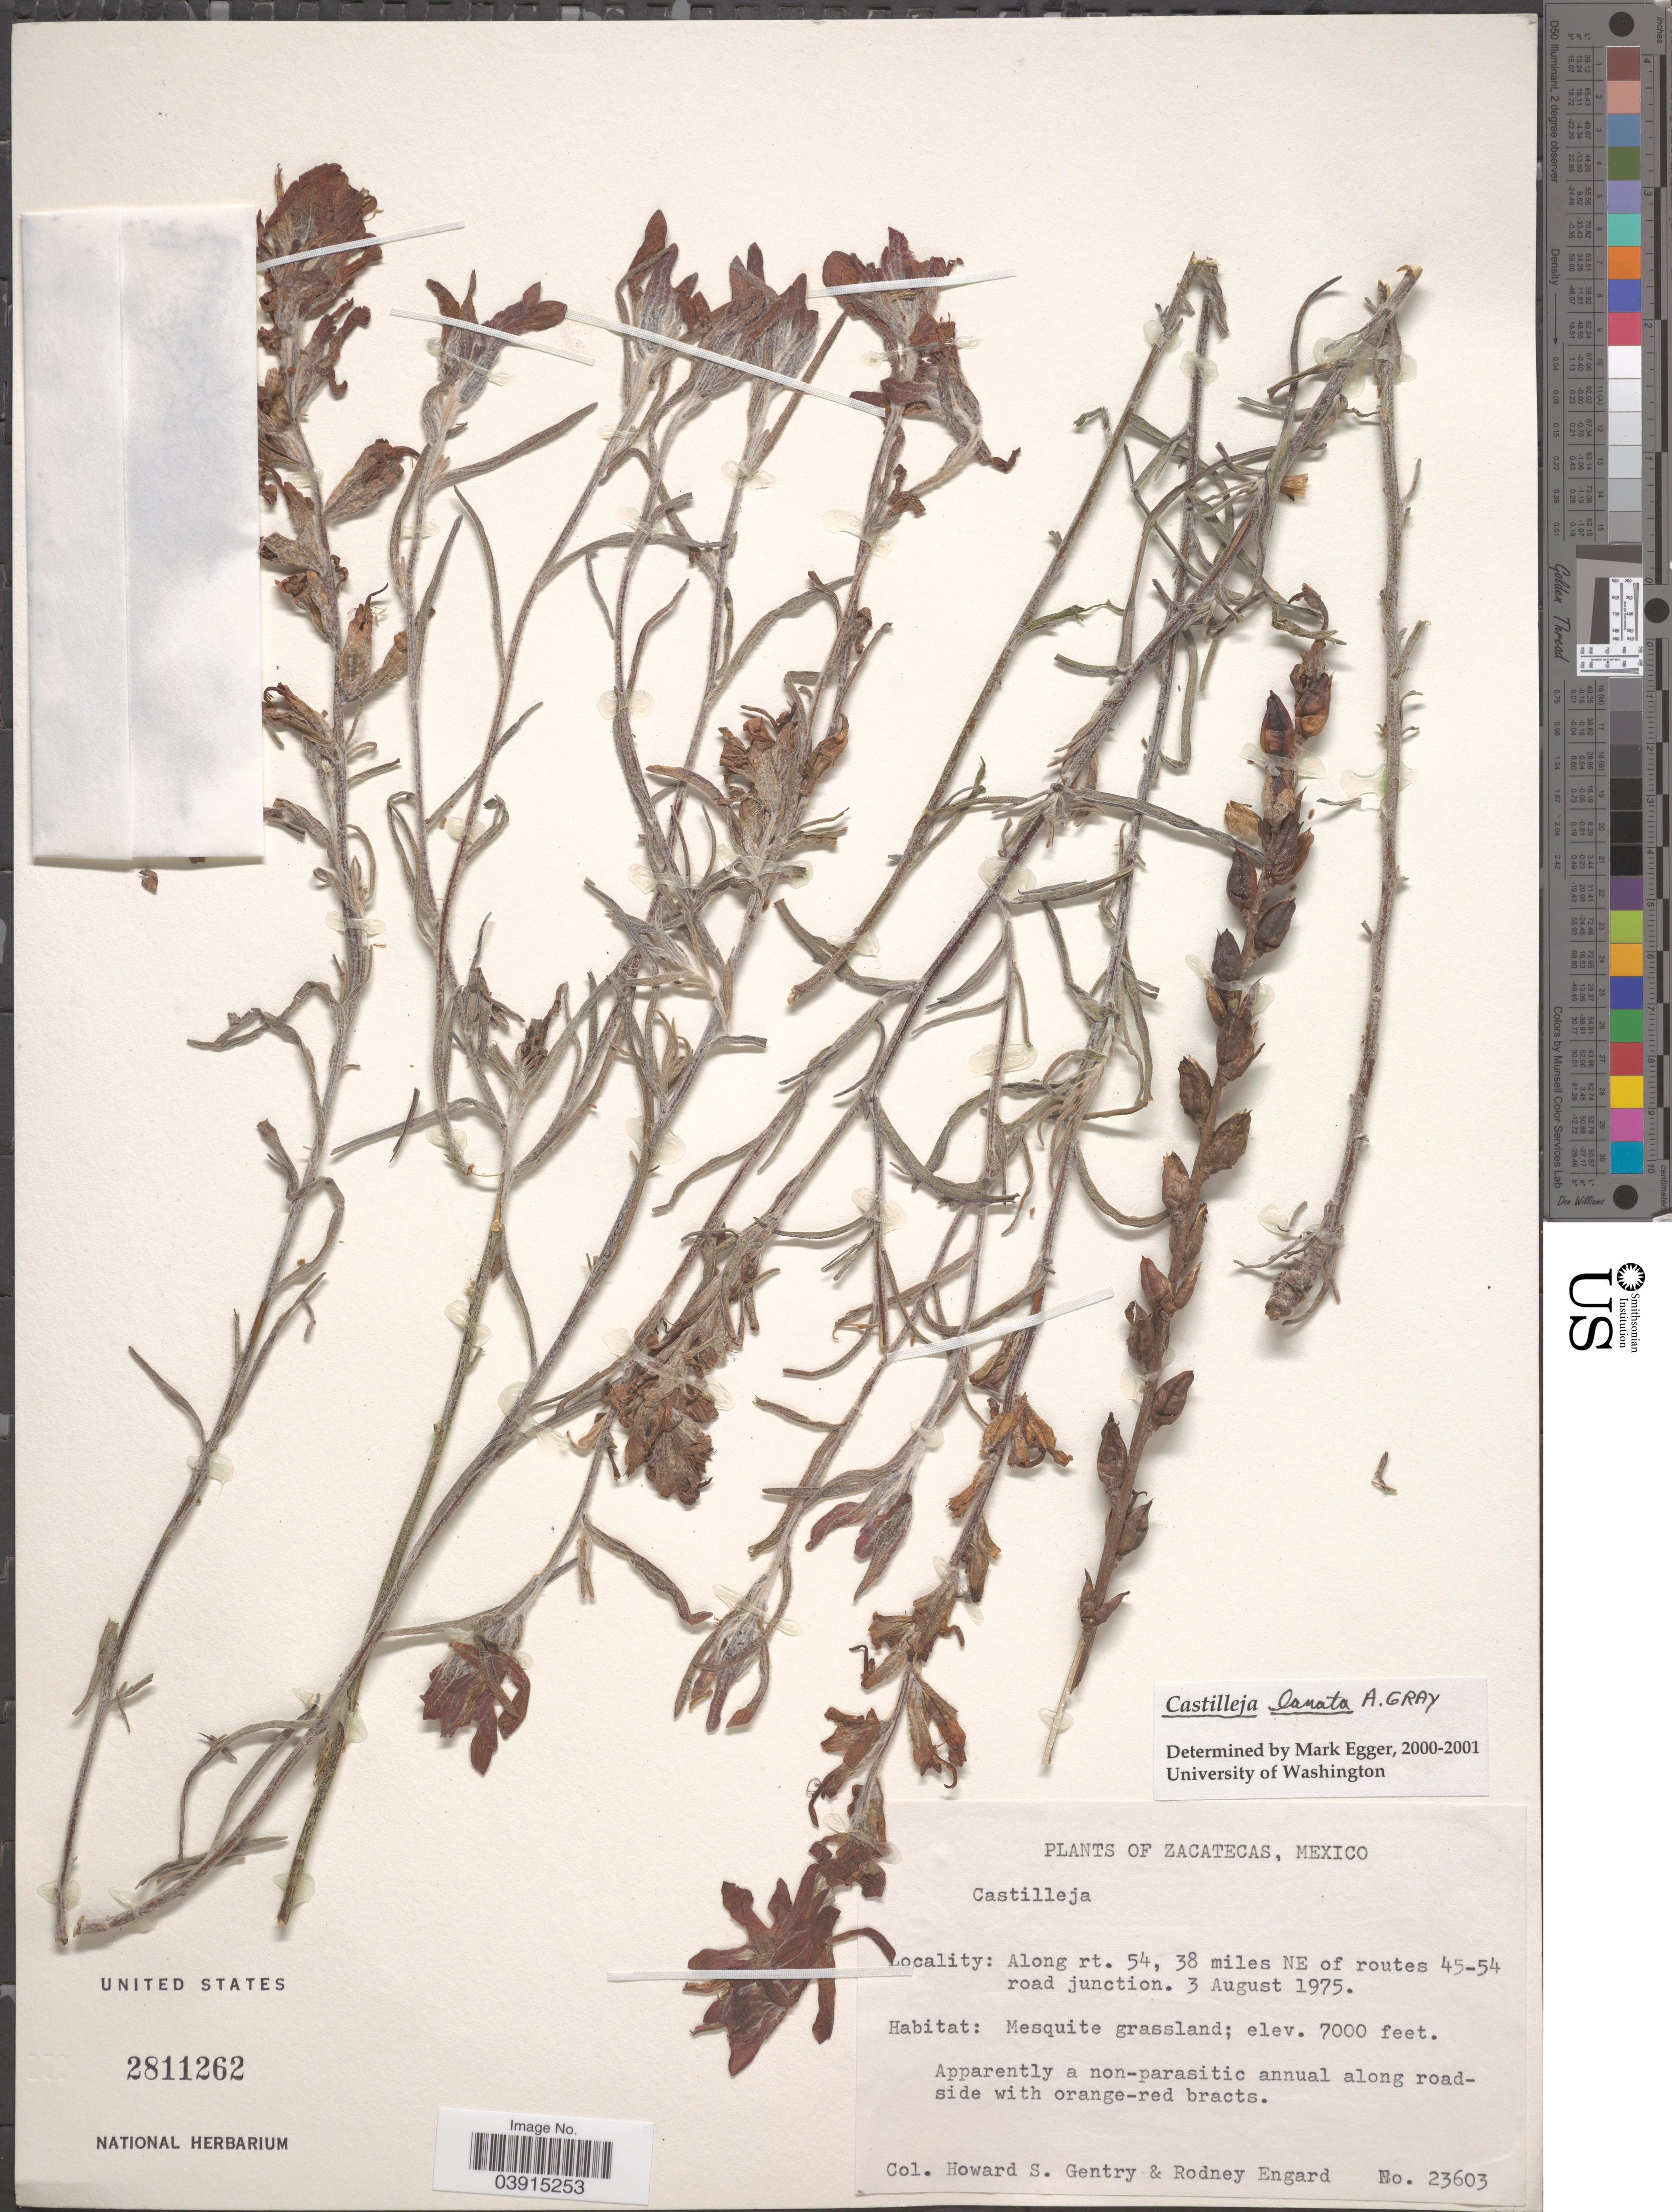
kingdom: Plantae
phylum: Tracheophyta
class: Magnoliopsida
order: Lamiales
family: Orobanchaceae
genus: Castilleja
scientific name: Castilleja lanata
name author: A. Gray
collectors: H. S. Gentry & R. Engard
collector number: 23603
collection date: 1975-08-03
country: Mexico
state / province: Zacatecas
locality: Along rt. 54, 38 miles NE of routes 45-54 road junction.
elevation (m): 2134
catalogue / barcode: US 2811262